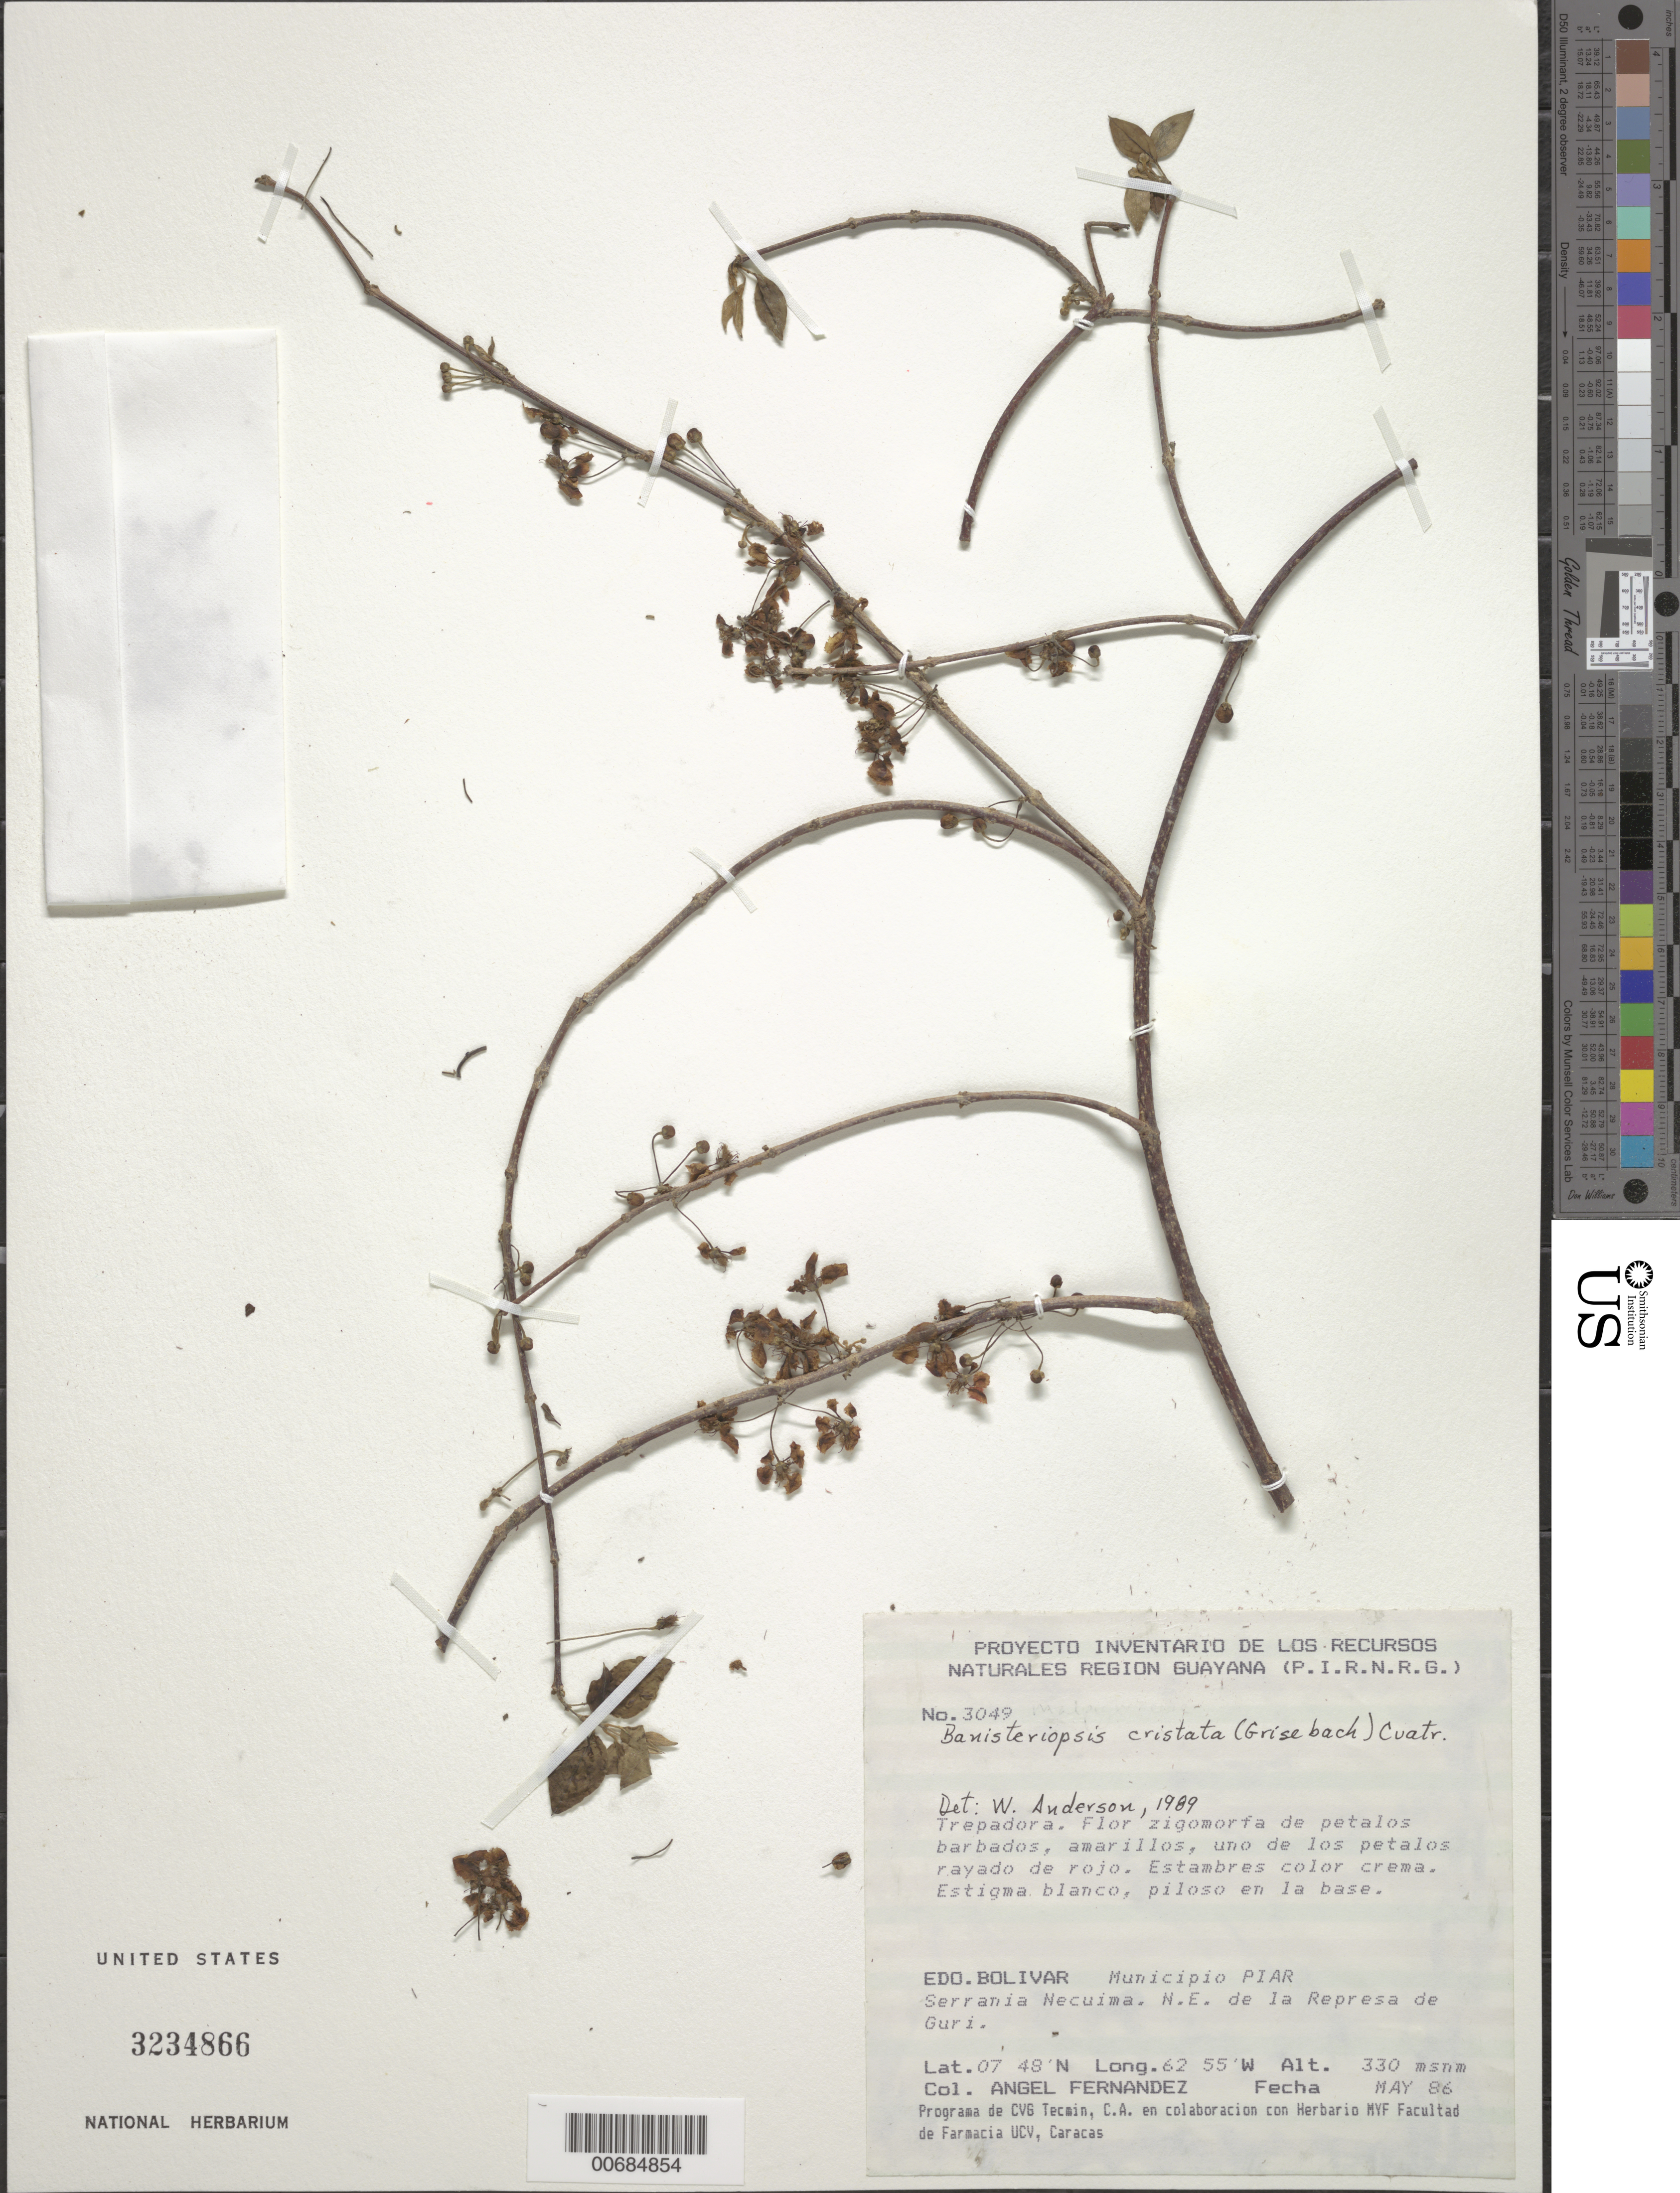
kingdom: Plantae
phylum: Tracheophyta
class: Magnoliopsida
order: Malpighiales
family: Malpighiaceae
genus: Banisteriopsis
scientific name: Banisteriopsis cristata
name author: (Griseb.) Cuatrec.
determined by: Anderson, W. R., (MICH), University of Michigan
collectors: A. Fernández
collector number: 3049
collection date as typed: May-86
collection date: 1986-05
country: Venezuela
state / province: Bolívar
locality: Mun. Piar, Serrania Necuima, NE de la Represa de Guri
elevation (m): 330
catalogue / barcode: US 3234866